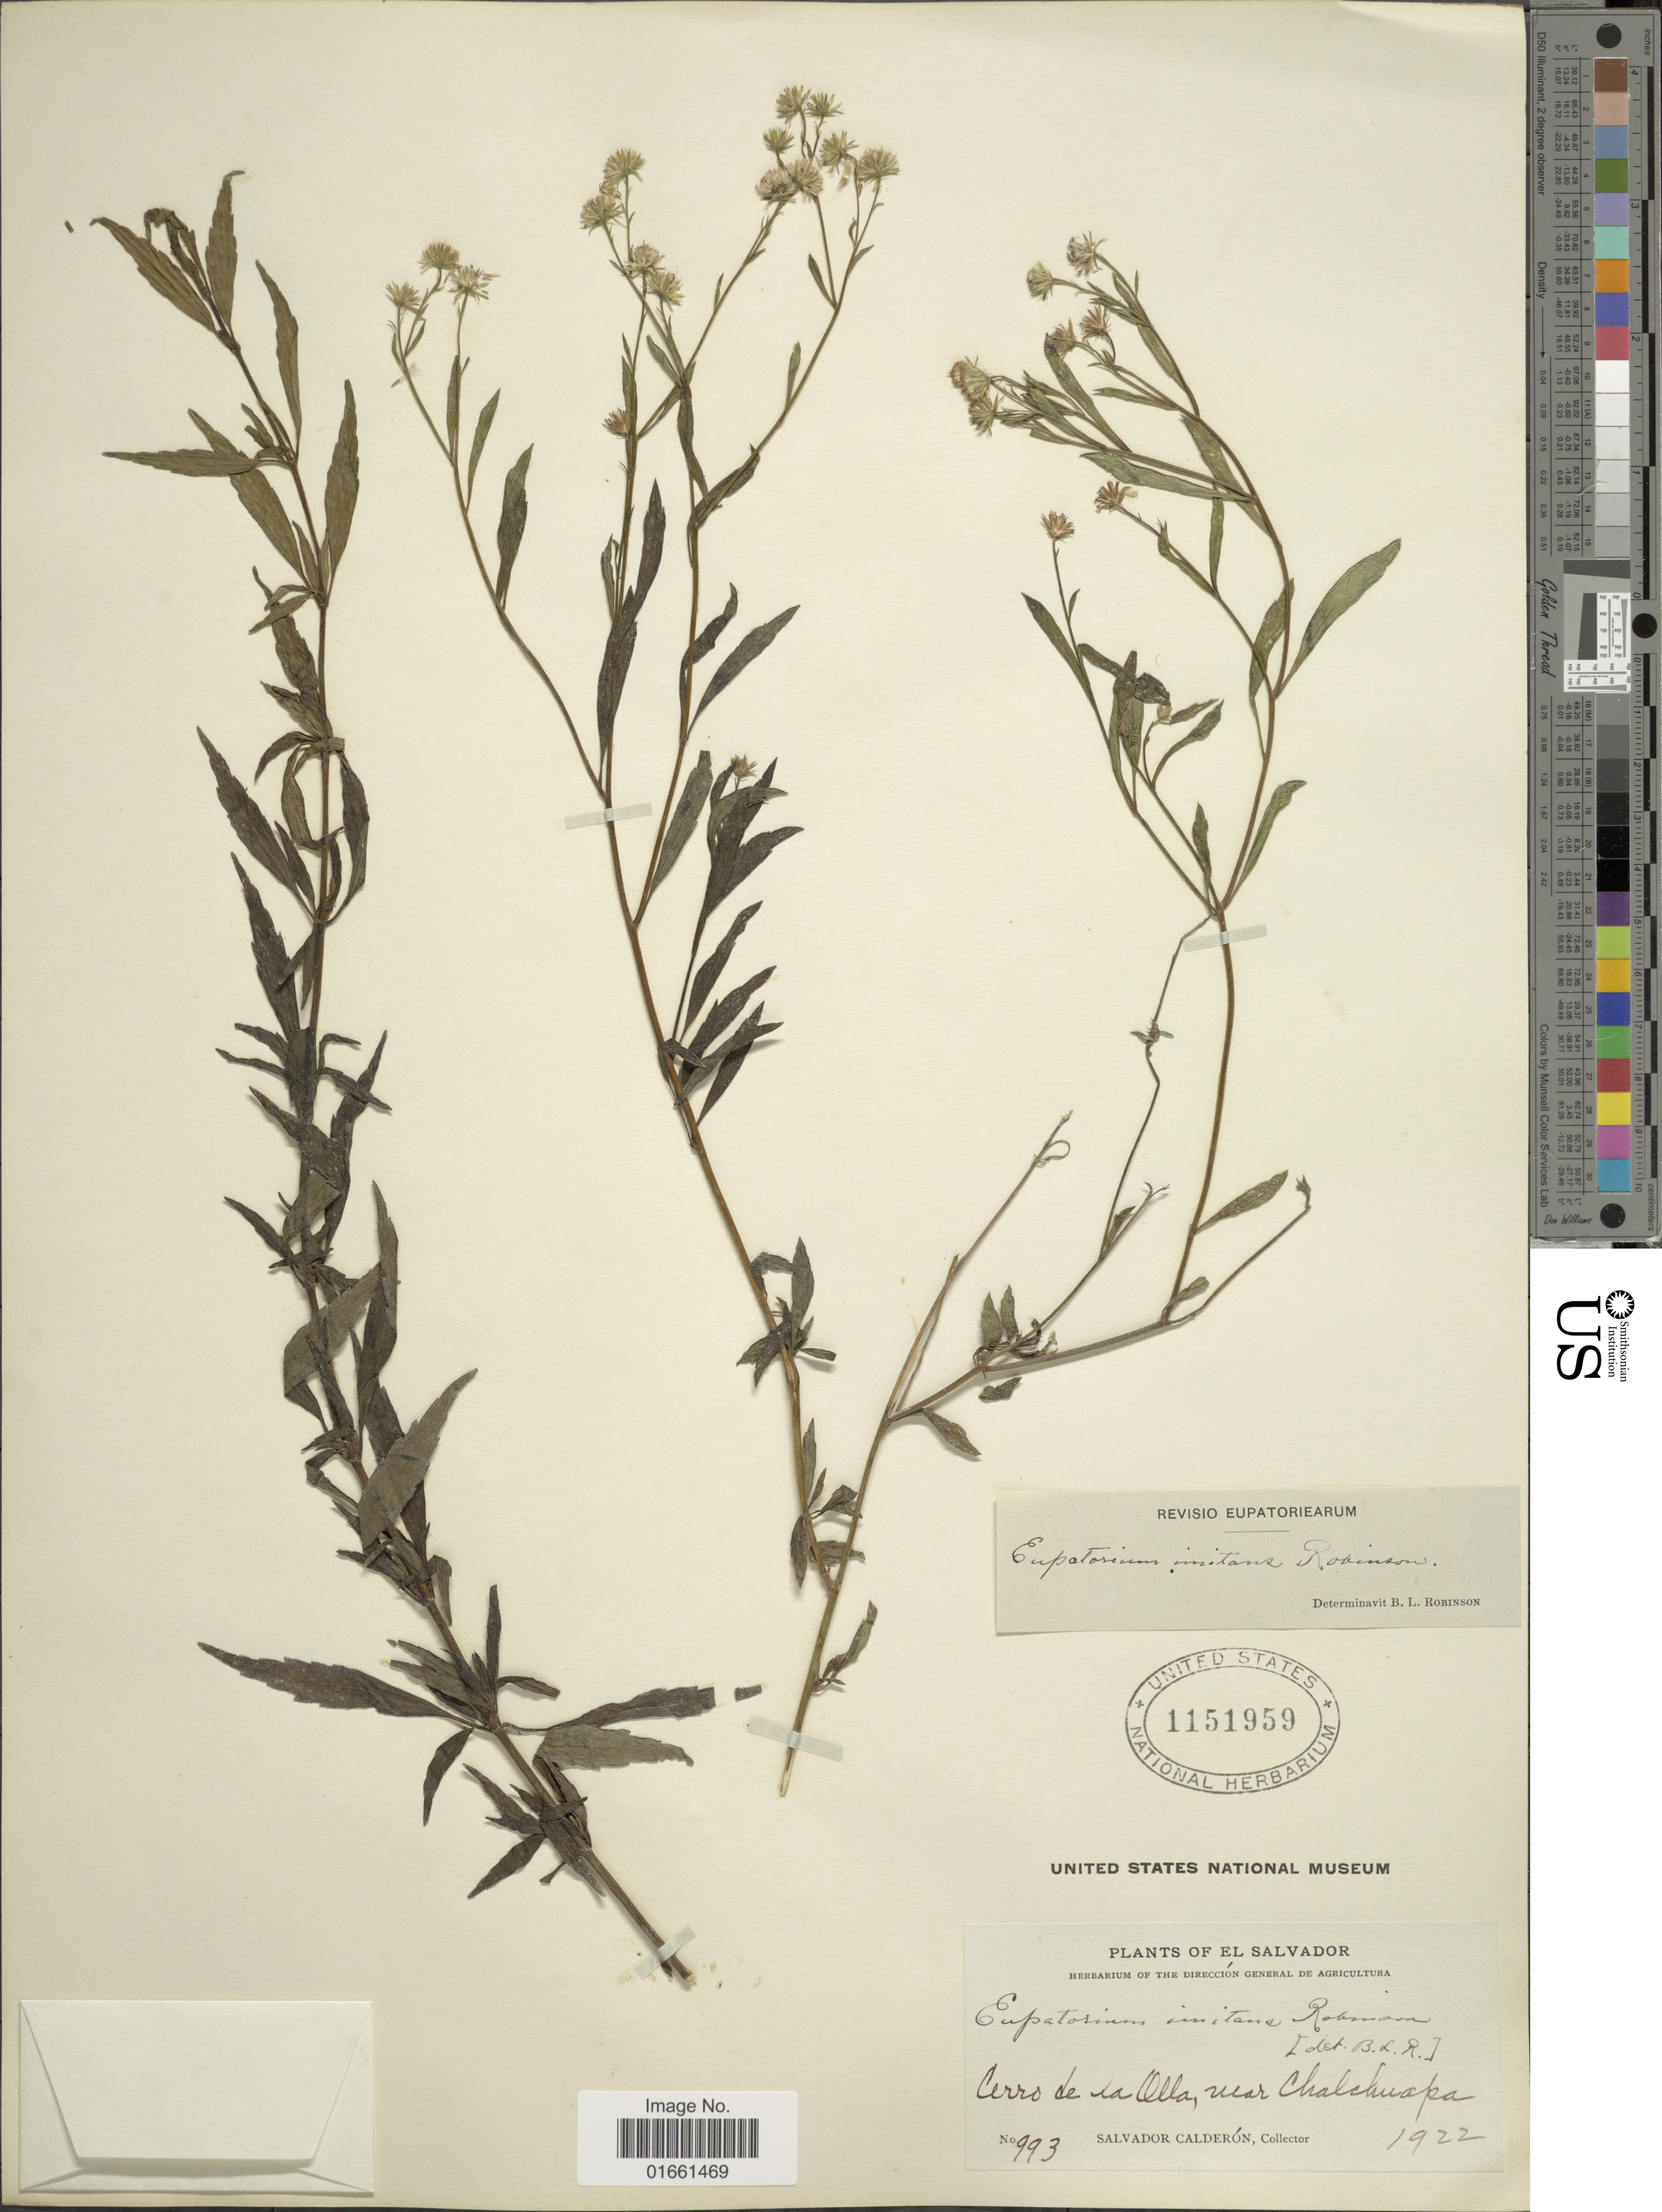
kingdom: Plantae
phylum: Tracheophyta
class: Magnoliopsida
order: Asterales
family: Asteraceae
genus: Fleischmannia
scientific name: Fleischmannia imitans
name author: (B.L. Rob.) R.M. King & H. Rob.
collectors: S. Calderón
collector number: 993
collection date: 1922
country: El Salvador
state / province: Chalatenango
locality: Cerro de la Olla, near Chalchuapa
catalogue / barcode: US 1151959